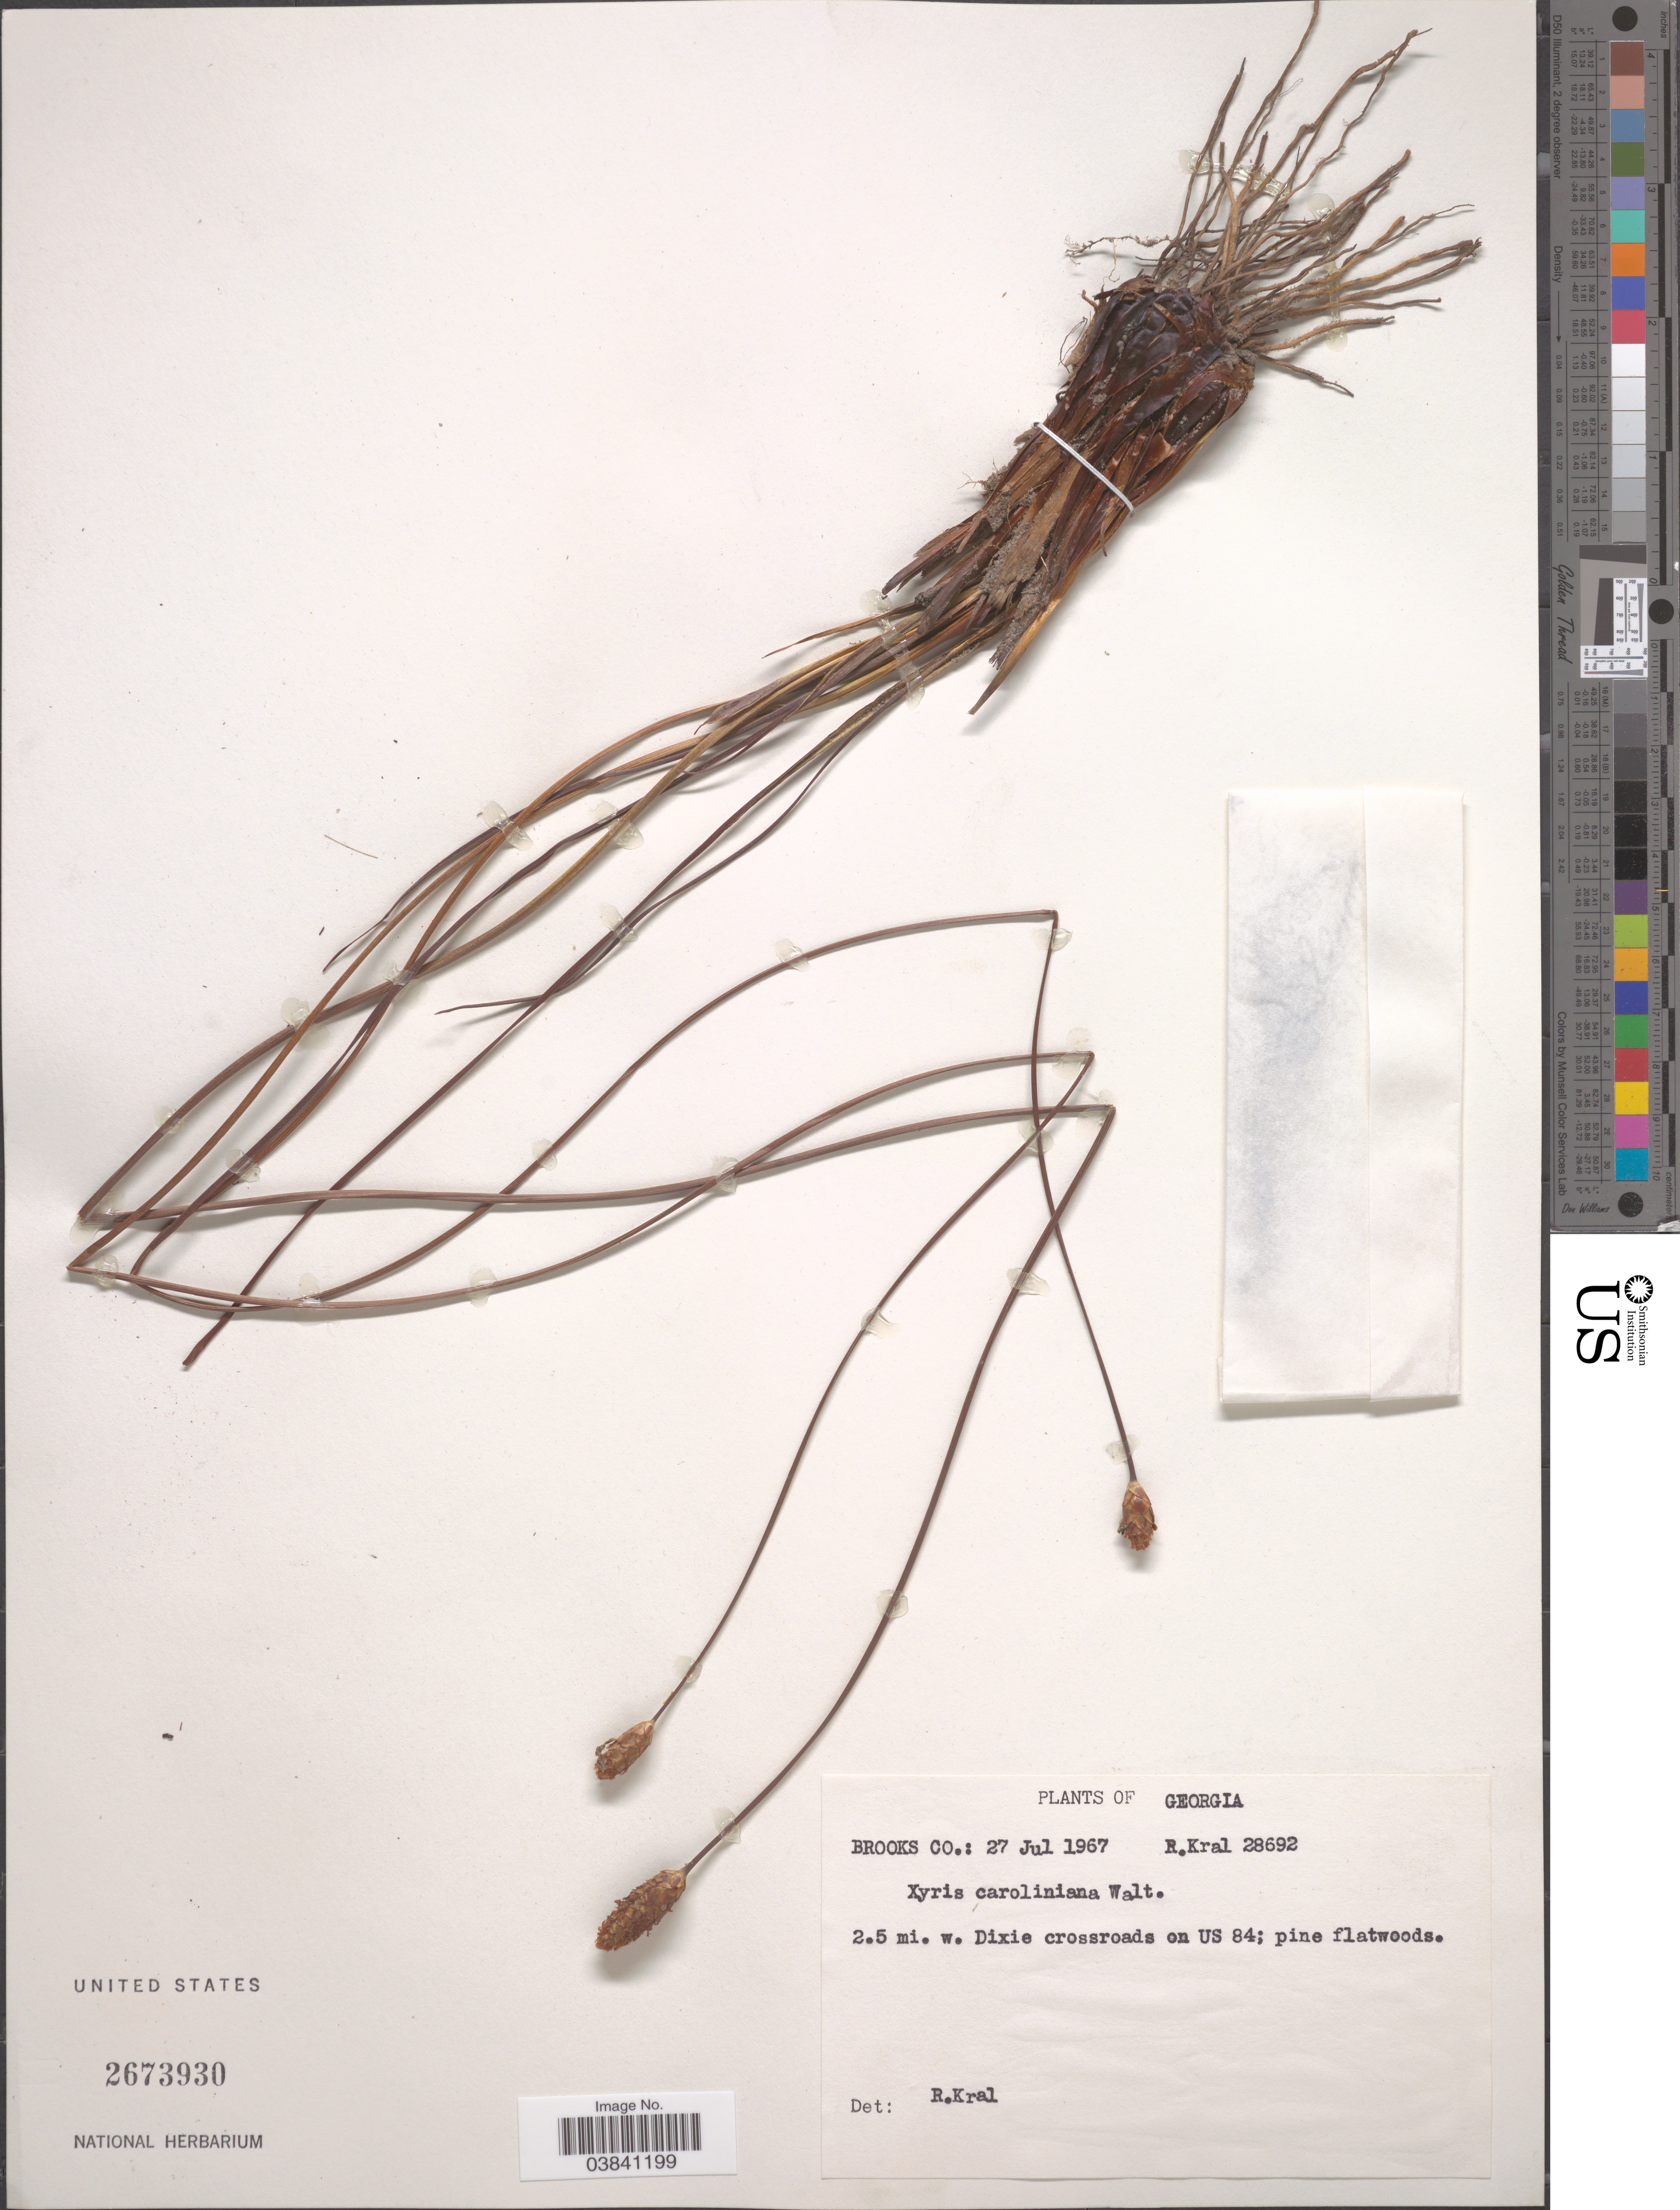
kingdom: Plantae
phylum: Tracheophyta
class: Liliopsida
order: Poales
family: Xyridaceae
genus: Xyris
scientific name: Xyris caroliniana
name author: Walter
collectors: R. Kral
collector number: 28692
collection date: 1967-07-27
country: United States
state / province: Georgia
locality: Brooks Co.: 2.5 mi. w. Dixie crossroads on US 84.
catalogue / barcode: US 2673930